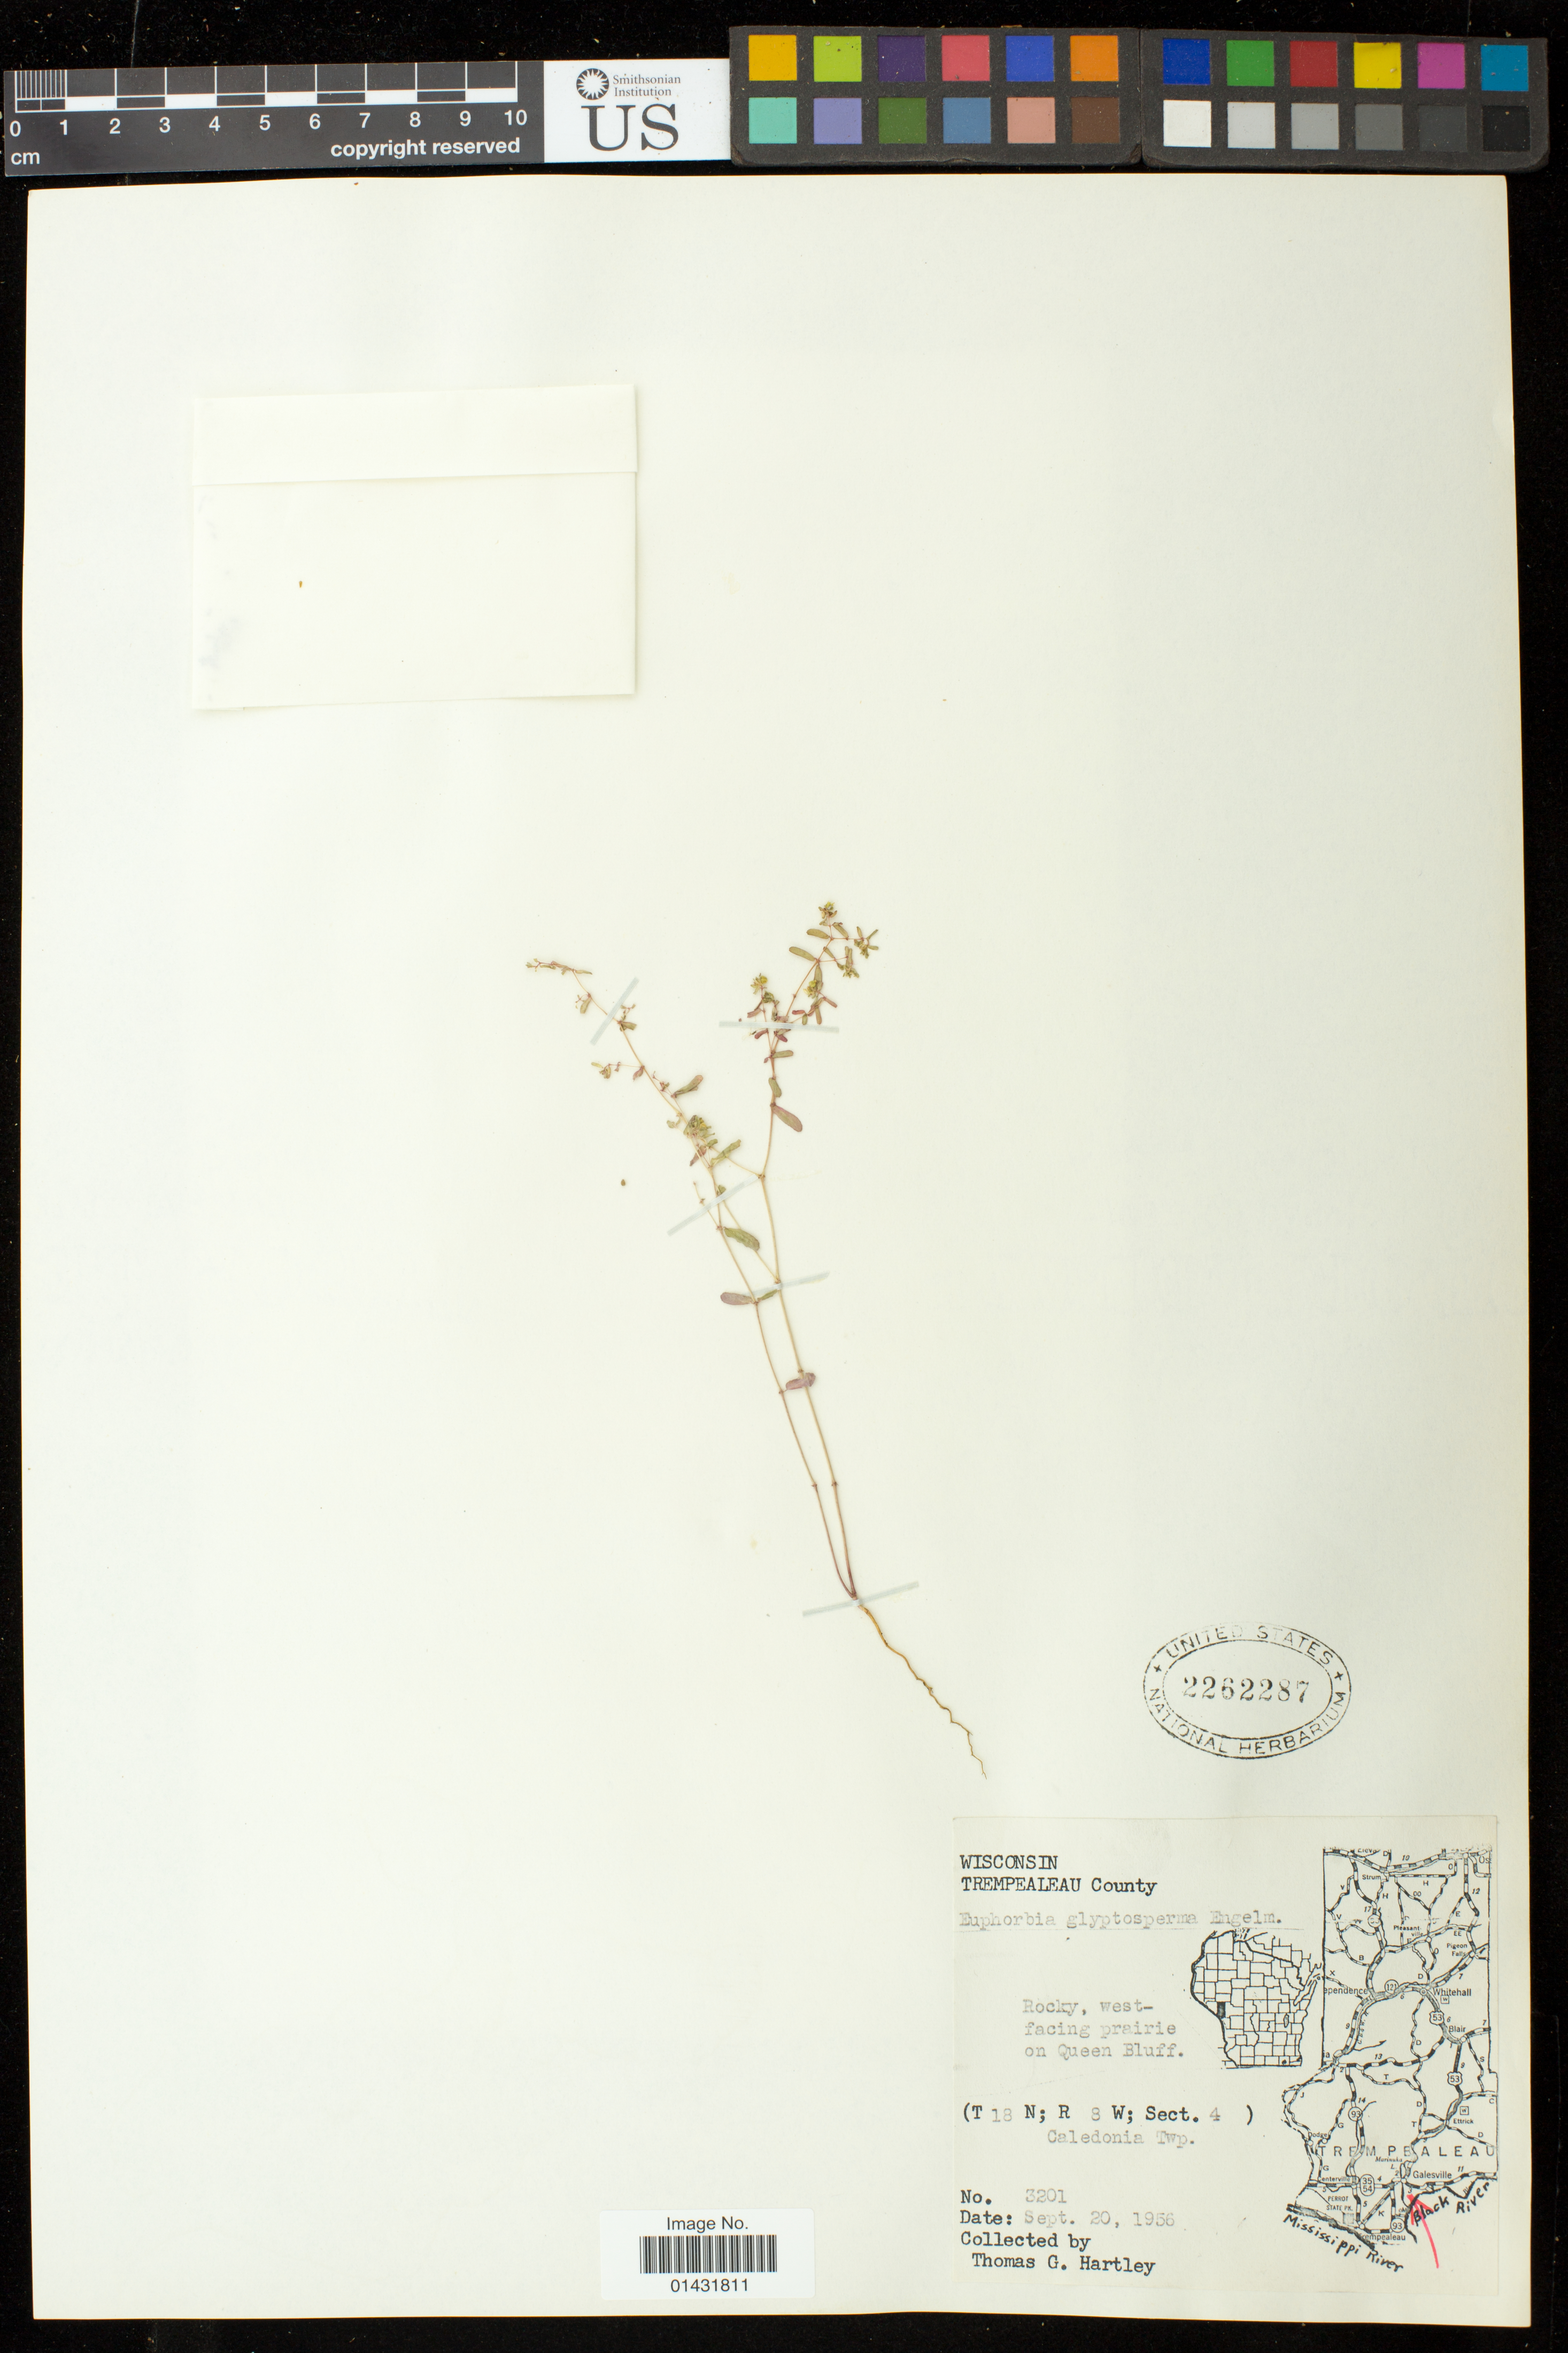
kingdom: Plantae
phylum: Tracheophyta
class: Magnoliopsida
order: Malpighiales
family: Euphorbiaceae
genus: Euphorbia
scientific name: Euphorbia glyptosperma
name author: Engelm.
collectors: T. G. Hartley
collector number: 3201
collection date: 1956-09-20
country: United States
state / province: Wisconsin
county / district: Trempealeau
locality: Rocky, west-facing prairie on Queen Bluff; T18N; R8W; Sect. 4 Caledonia Twp.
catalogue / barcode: US 2262287